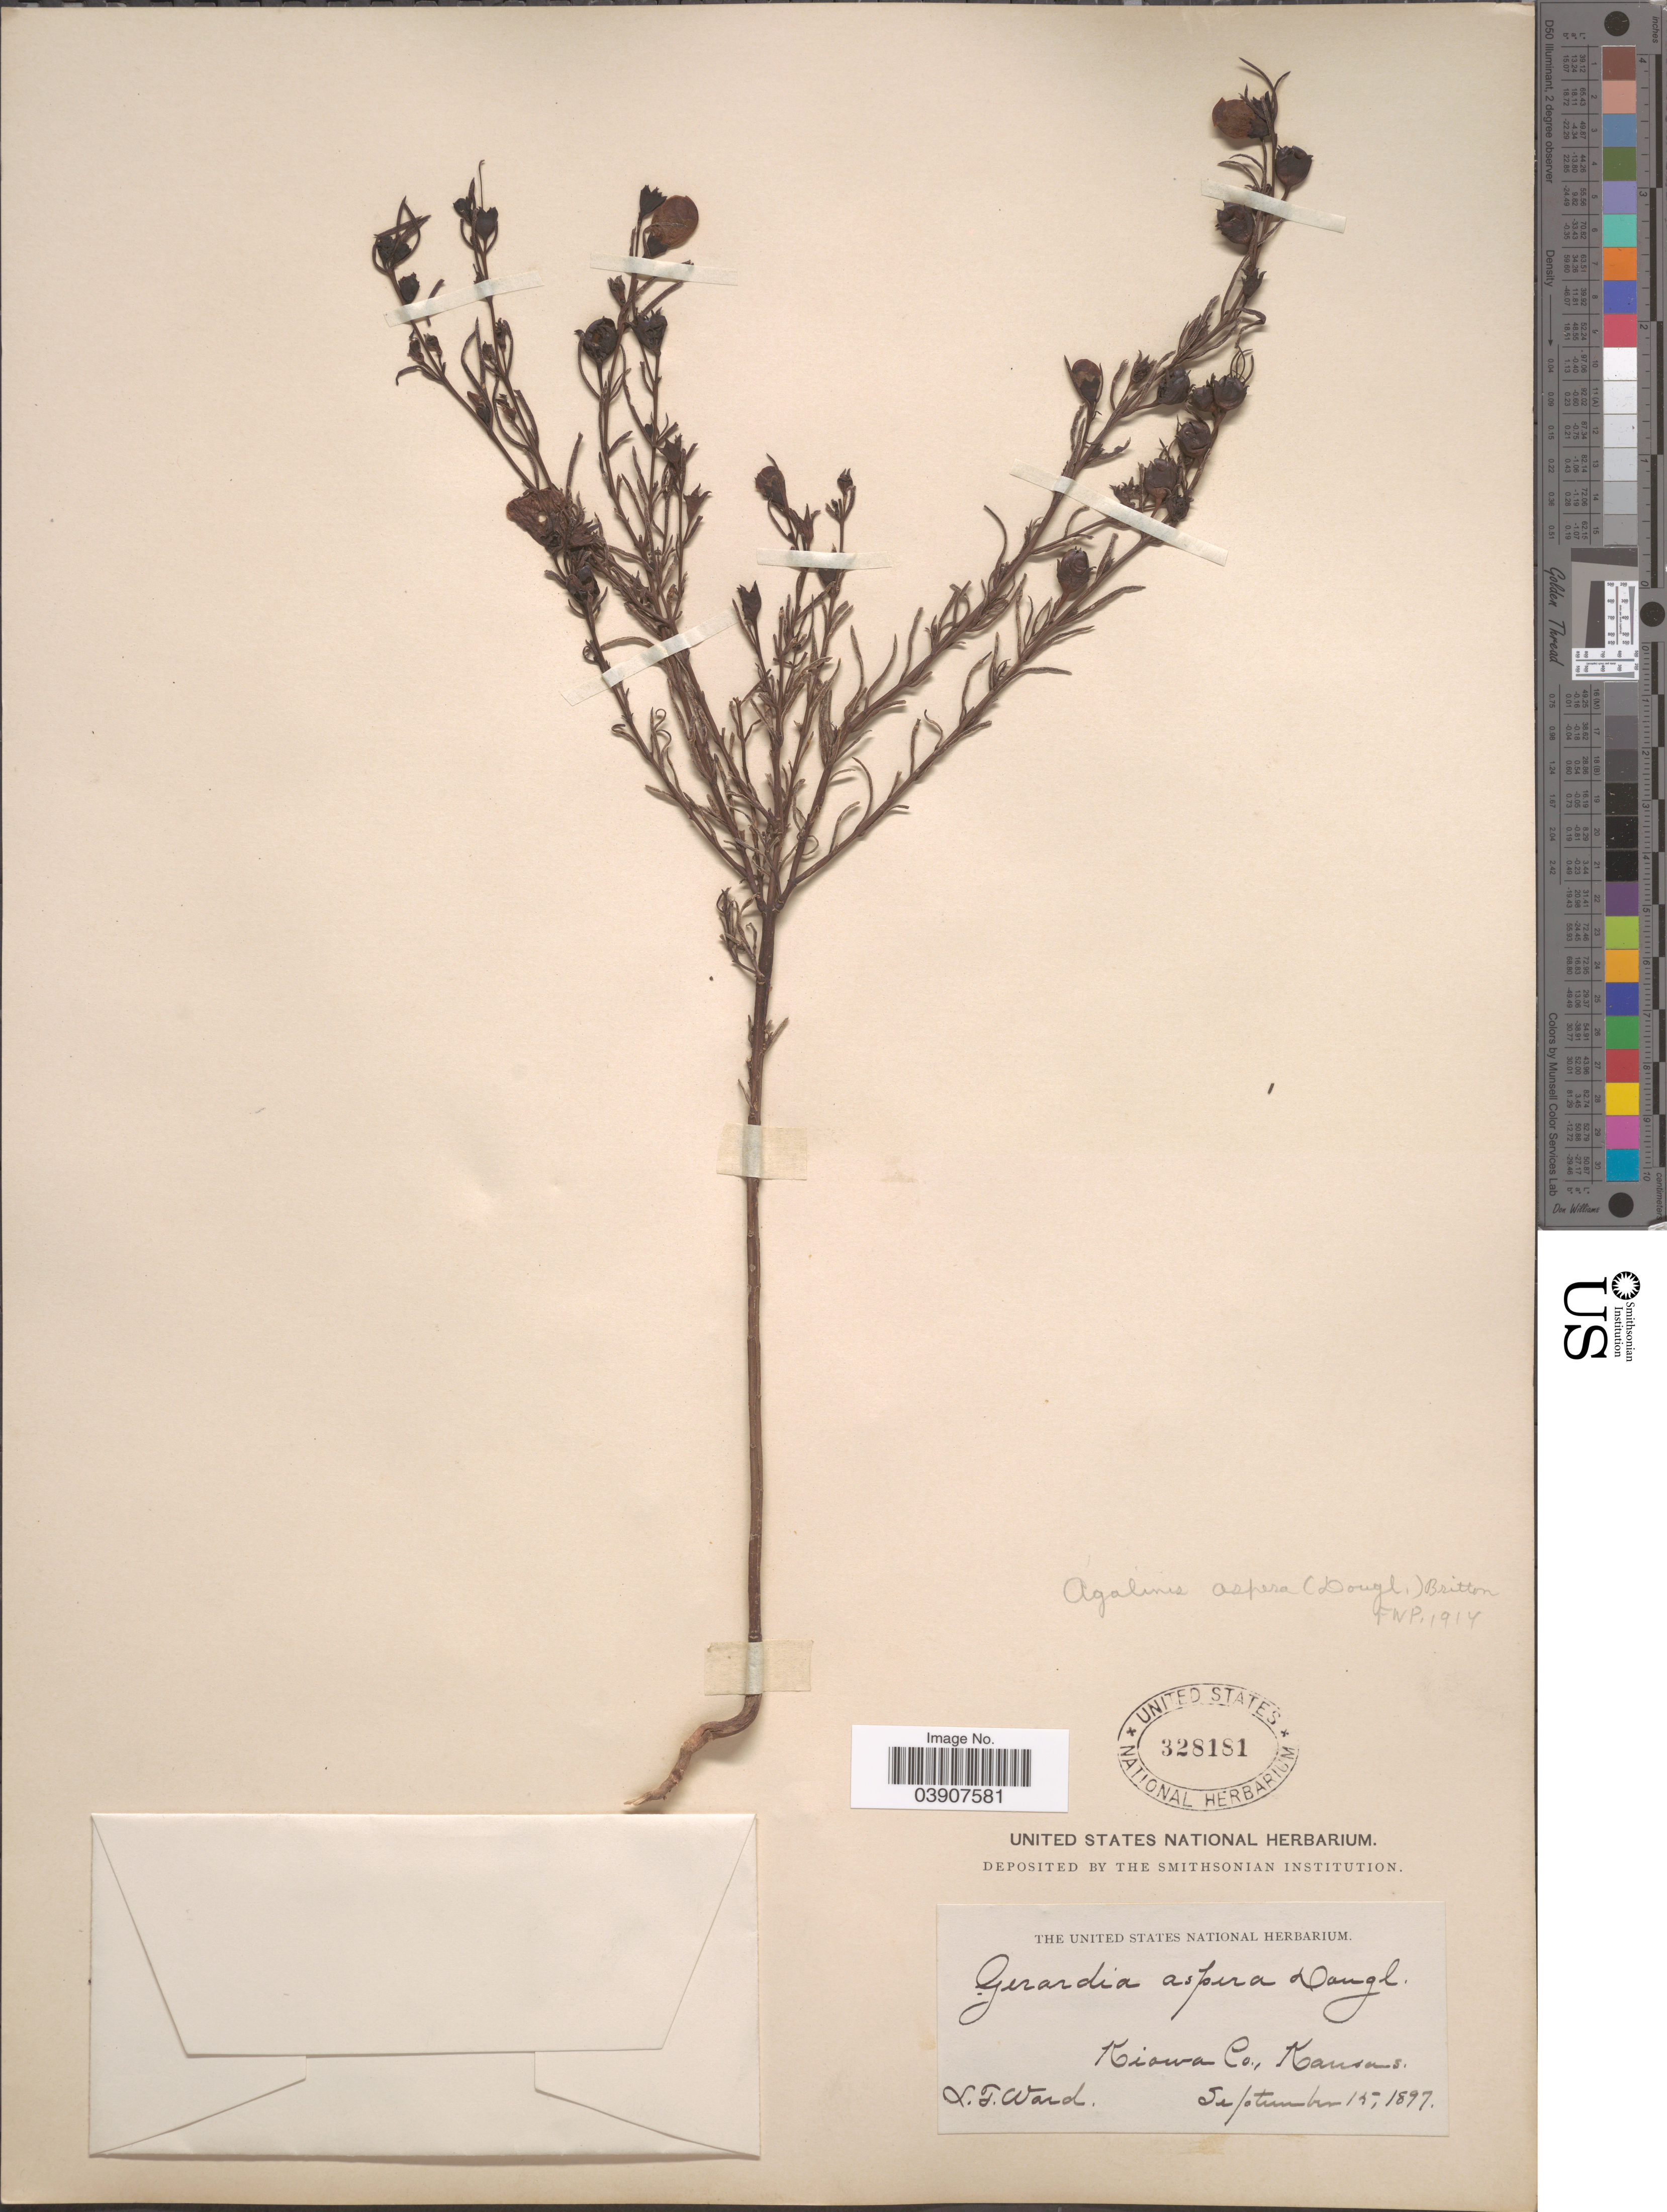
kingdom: Plantae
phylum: Tracheophyta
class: Magnoliopsida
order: Lamiales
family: Orobanchaceae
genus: Agalinis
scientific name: Agalinis aspera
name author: (Douglas ex Benth.) Britton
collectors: L. Ward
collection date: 1897-09-15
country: United States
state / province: Kansas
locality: Kiowa Co.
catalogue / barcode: US 328181